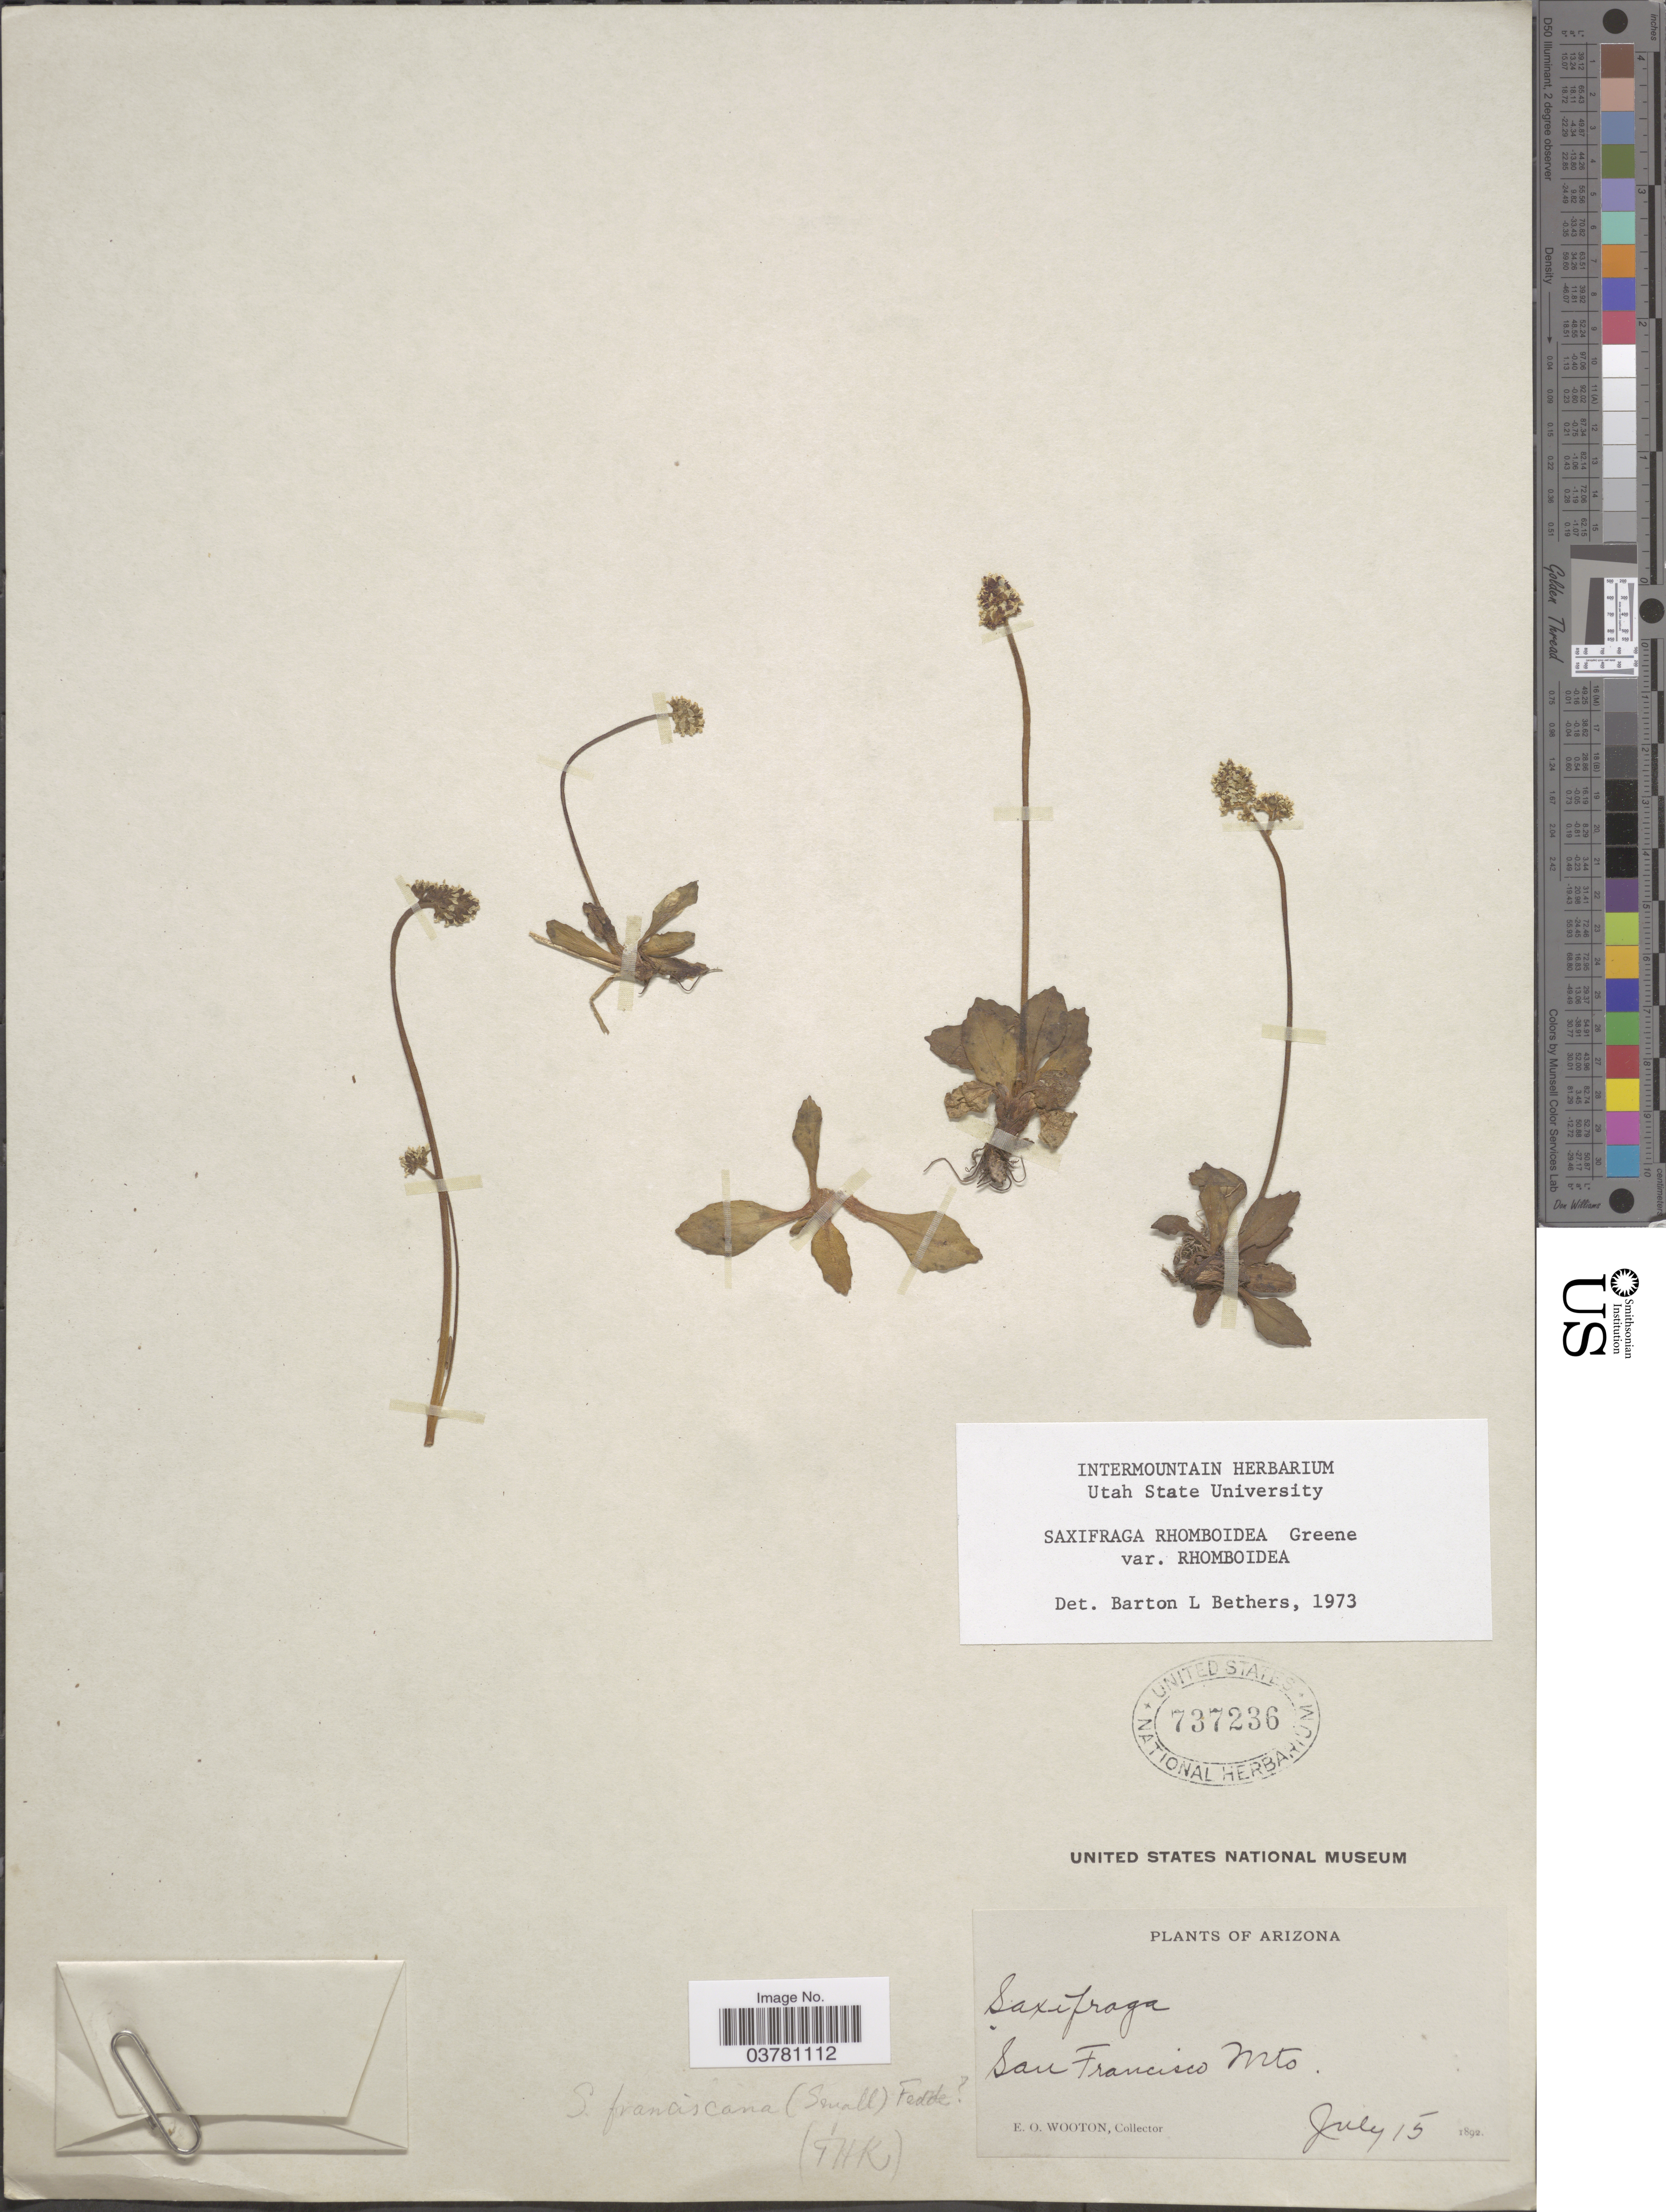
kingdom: Plantae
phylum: Tracheophyta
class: Magnoliopsida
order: Saxifragales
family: Saxifragaceae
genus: Micranthes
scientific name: Micranthes rhomboidea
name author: (Greene) Small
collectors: E. O. Wooton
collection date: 1892-07-15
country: United States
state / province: Arizona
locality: San Francisco Mts.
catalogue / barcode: US 737236